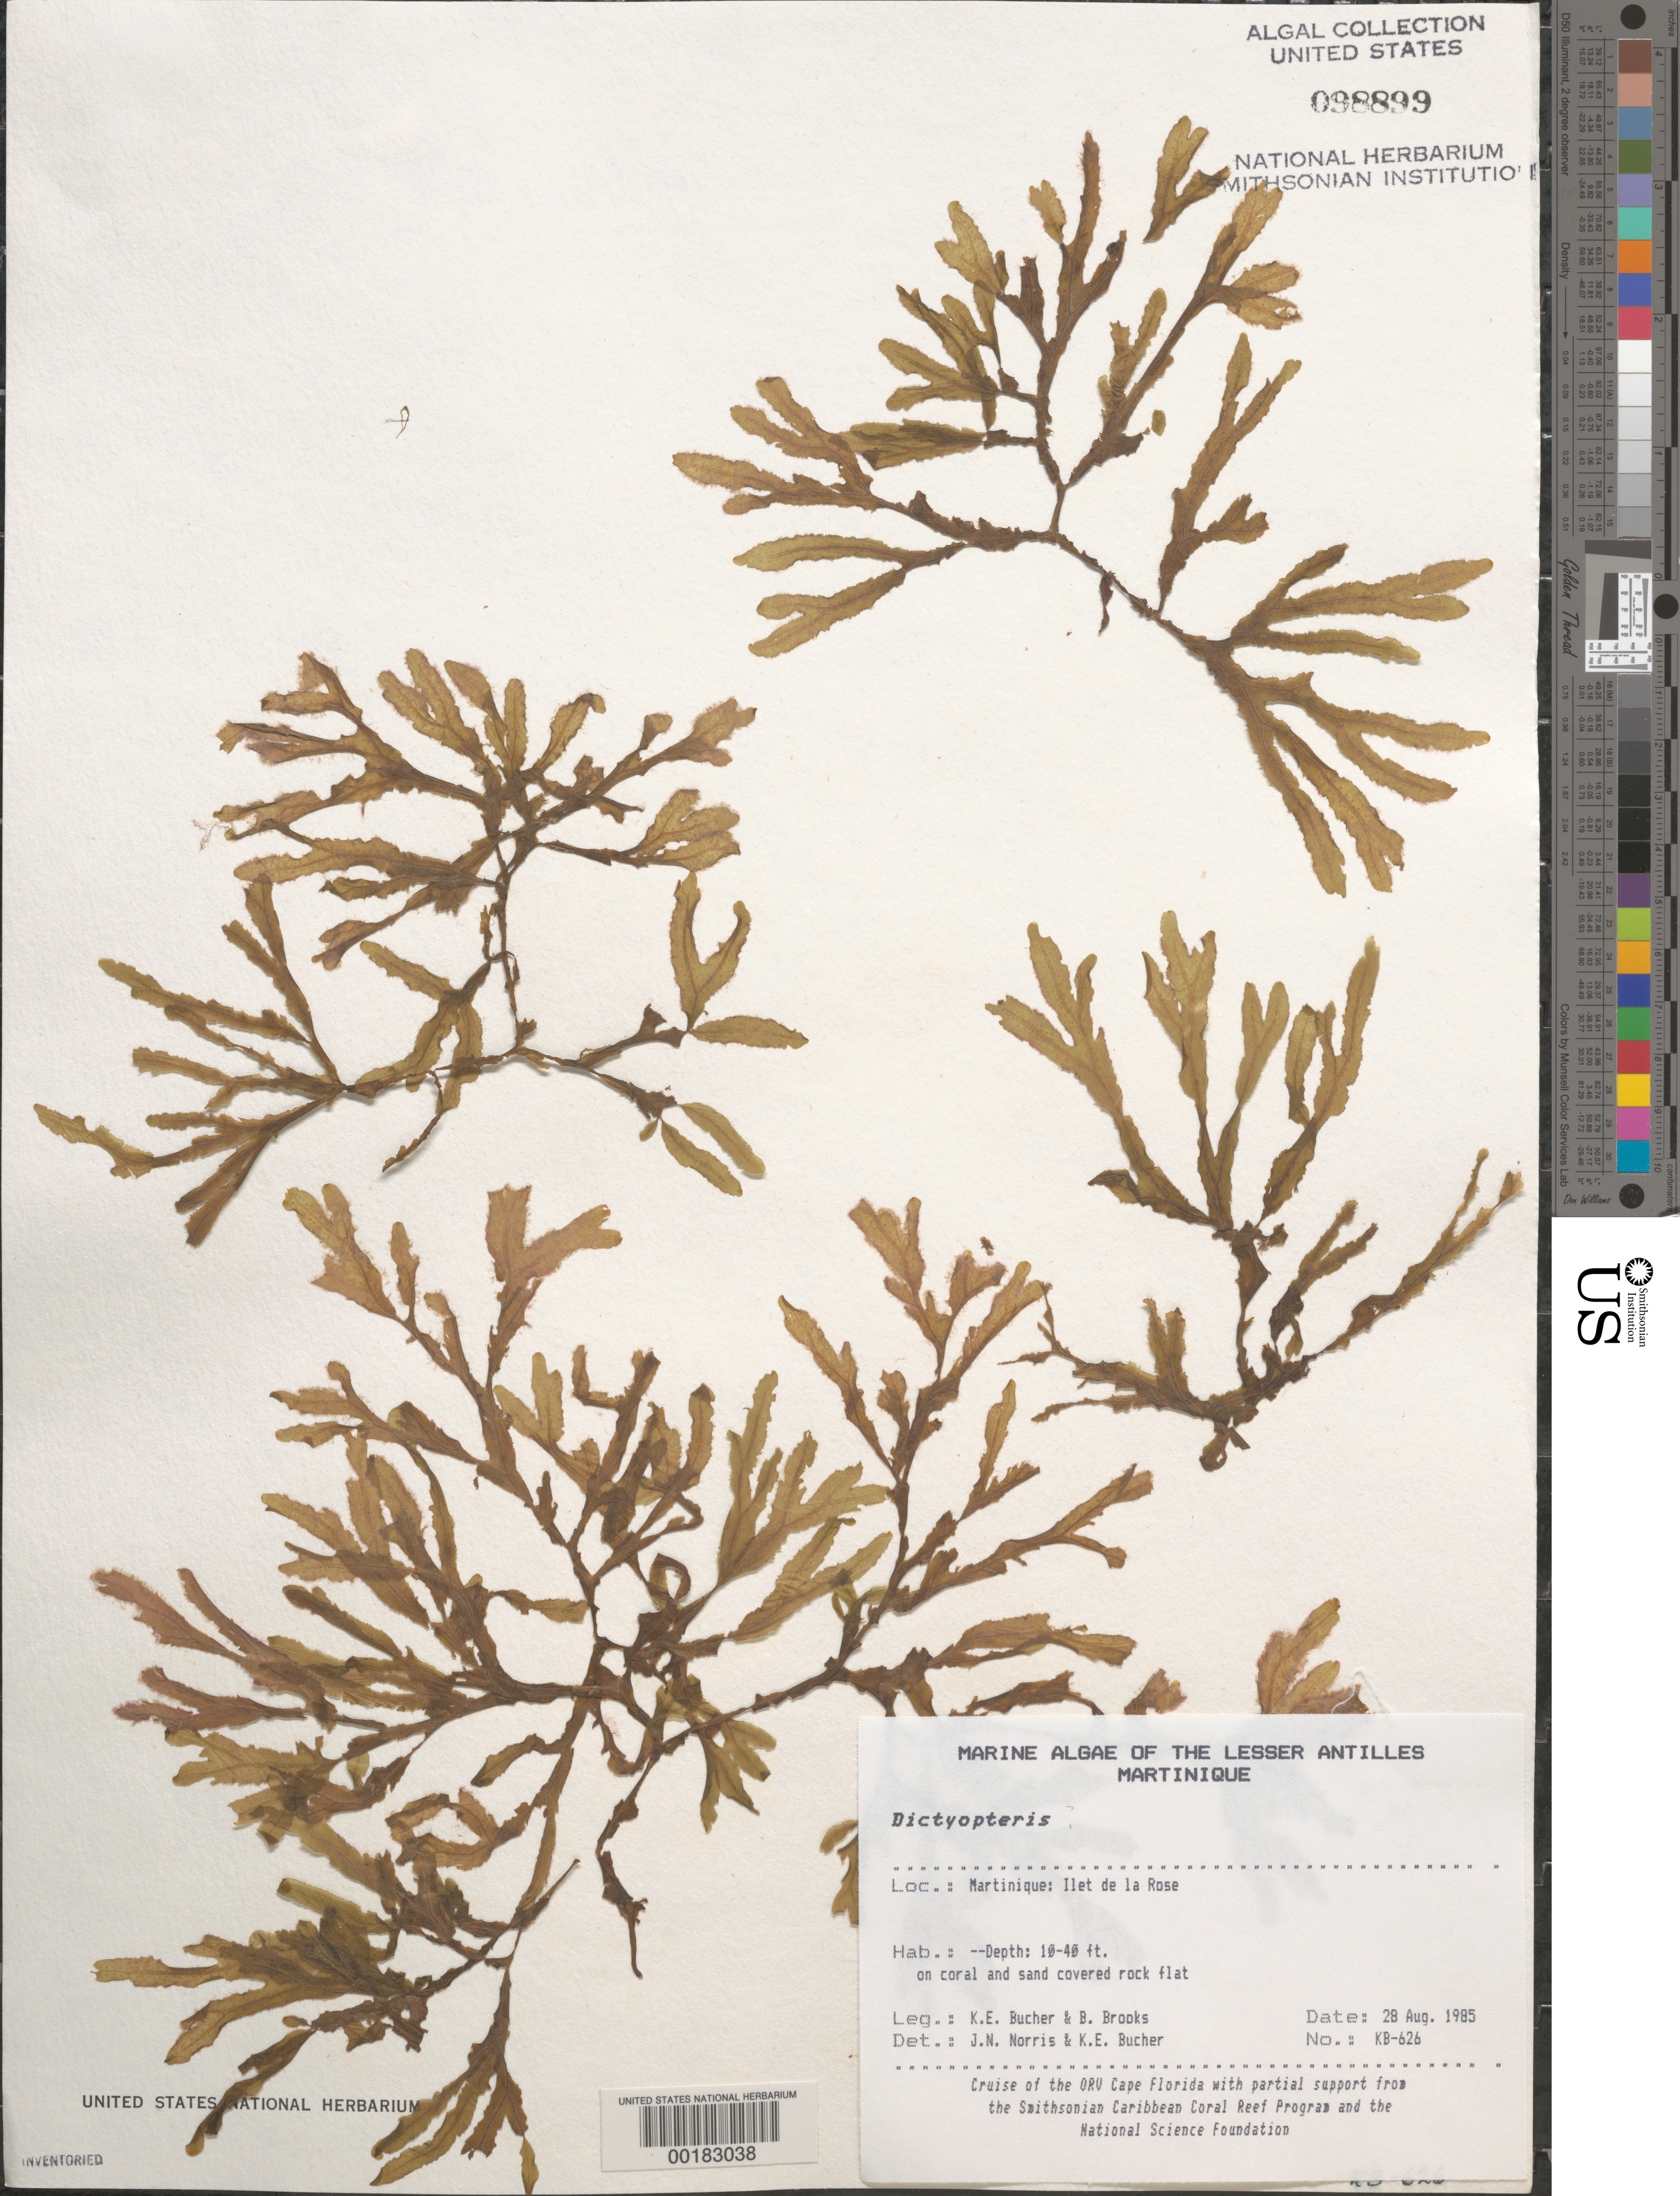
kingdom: Chromista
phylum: Ochrophyta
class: Phaeophyceae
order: Dictyotales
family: Dictyotaceae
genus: Dictyopteris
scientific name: Dictyopteris sp.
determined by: Norris, J. N.; Bucher, K. E.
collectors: K. E. Bucher & B. Brooks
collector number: Kb-626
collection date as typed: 28 Aug 1985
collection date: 1985-08-28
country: Martinique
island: Ilet de la Rose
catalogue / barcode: US 98899